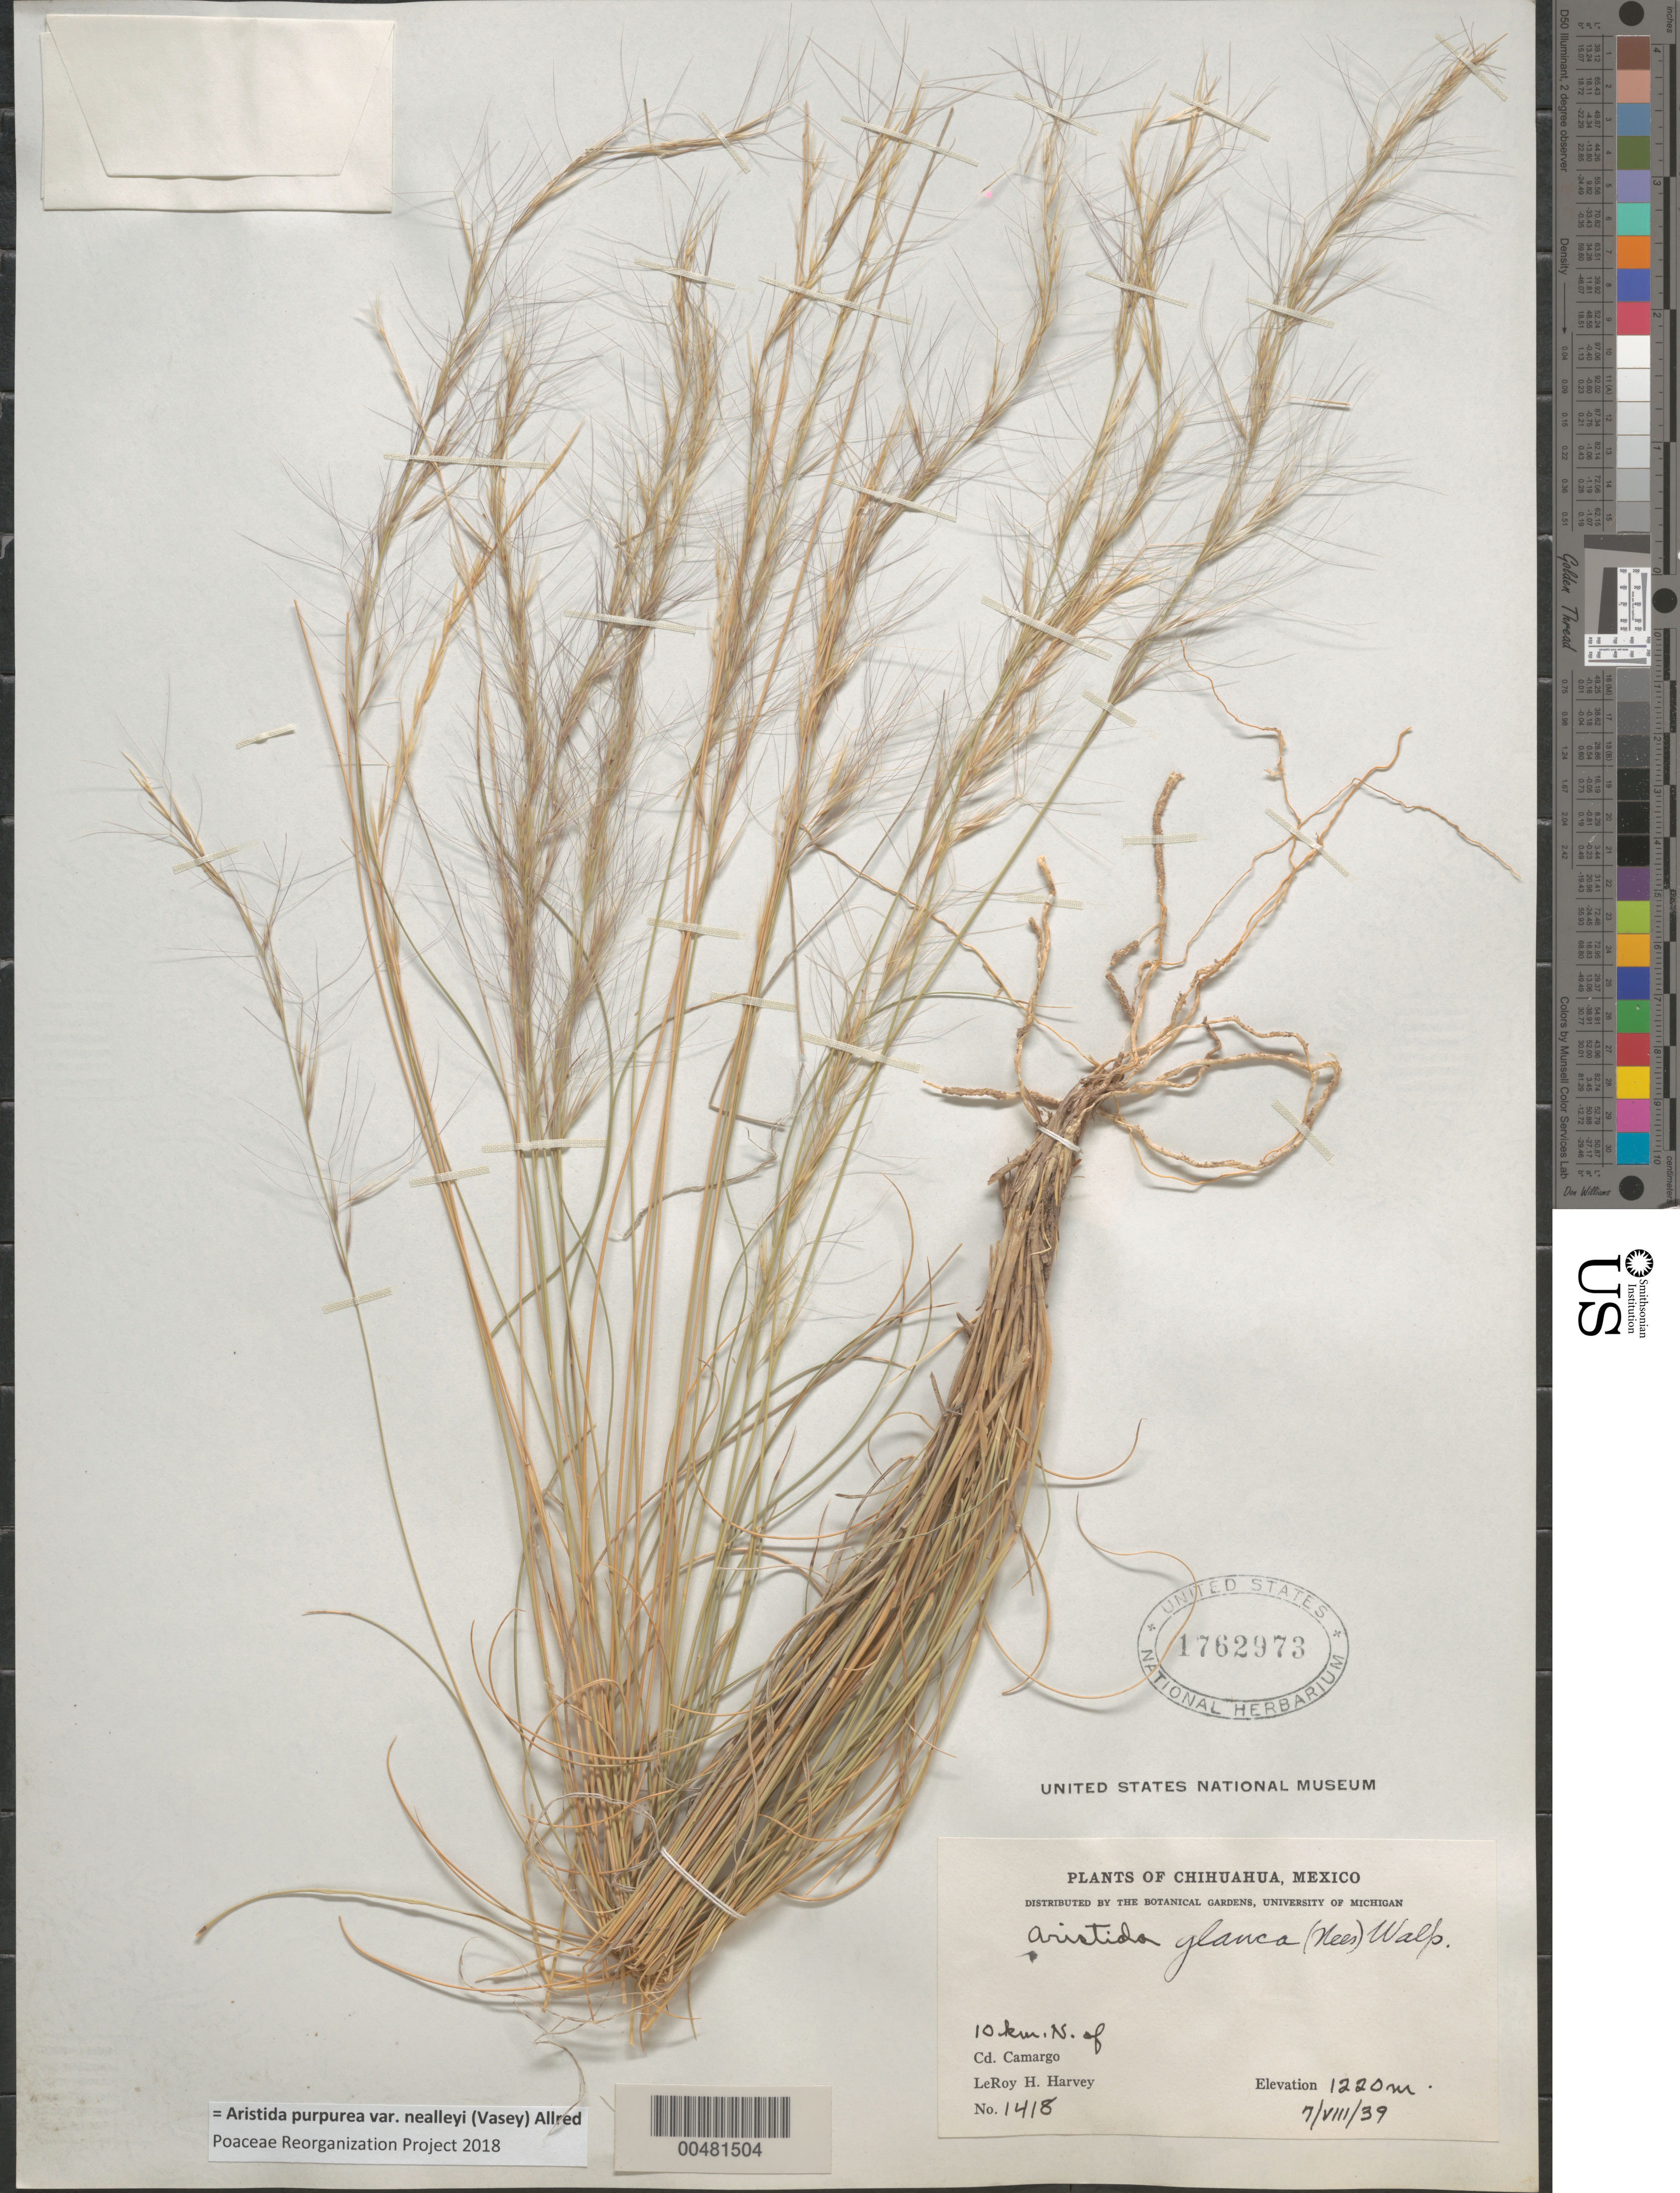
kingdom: Plantae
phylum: Tracheophyta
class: Liliopsida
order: Poales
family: Poaceae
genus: Aristida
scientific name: Aristida purpurea var. nealleyi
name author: (Vasey) Allred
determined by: Poaceae Reorganization Project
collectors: L. H. Harvey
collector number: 1418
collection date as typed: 7 Aug 1939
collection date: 1939-08-07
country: Mexico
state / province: Chihuahua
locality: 10 km N of Cd. Camargo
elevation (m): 1220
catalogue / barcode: US 1762973